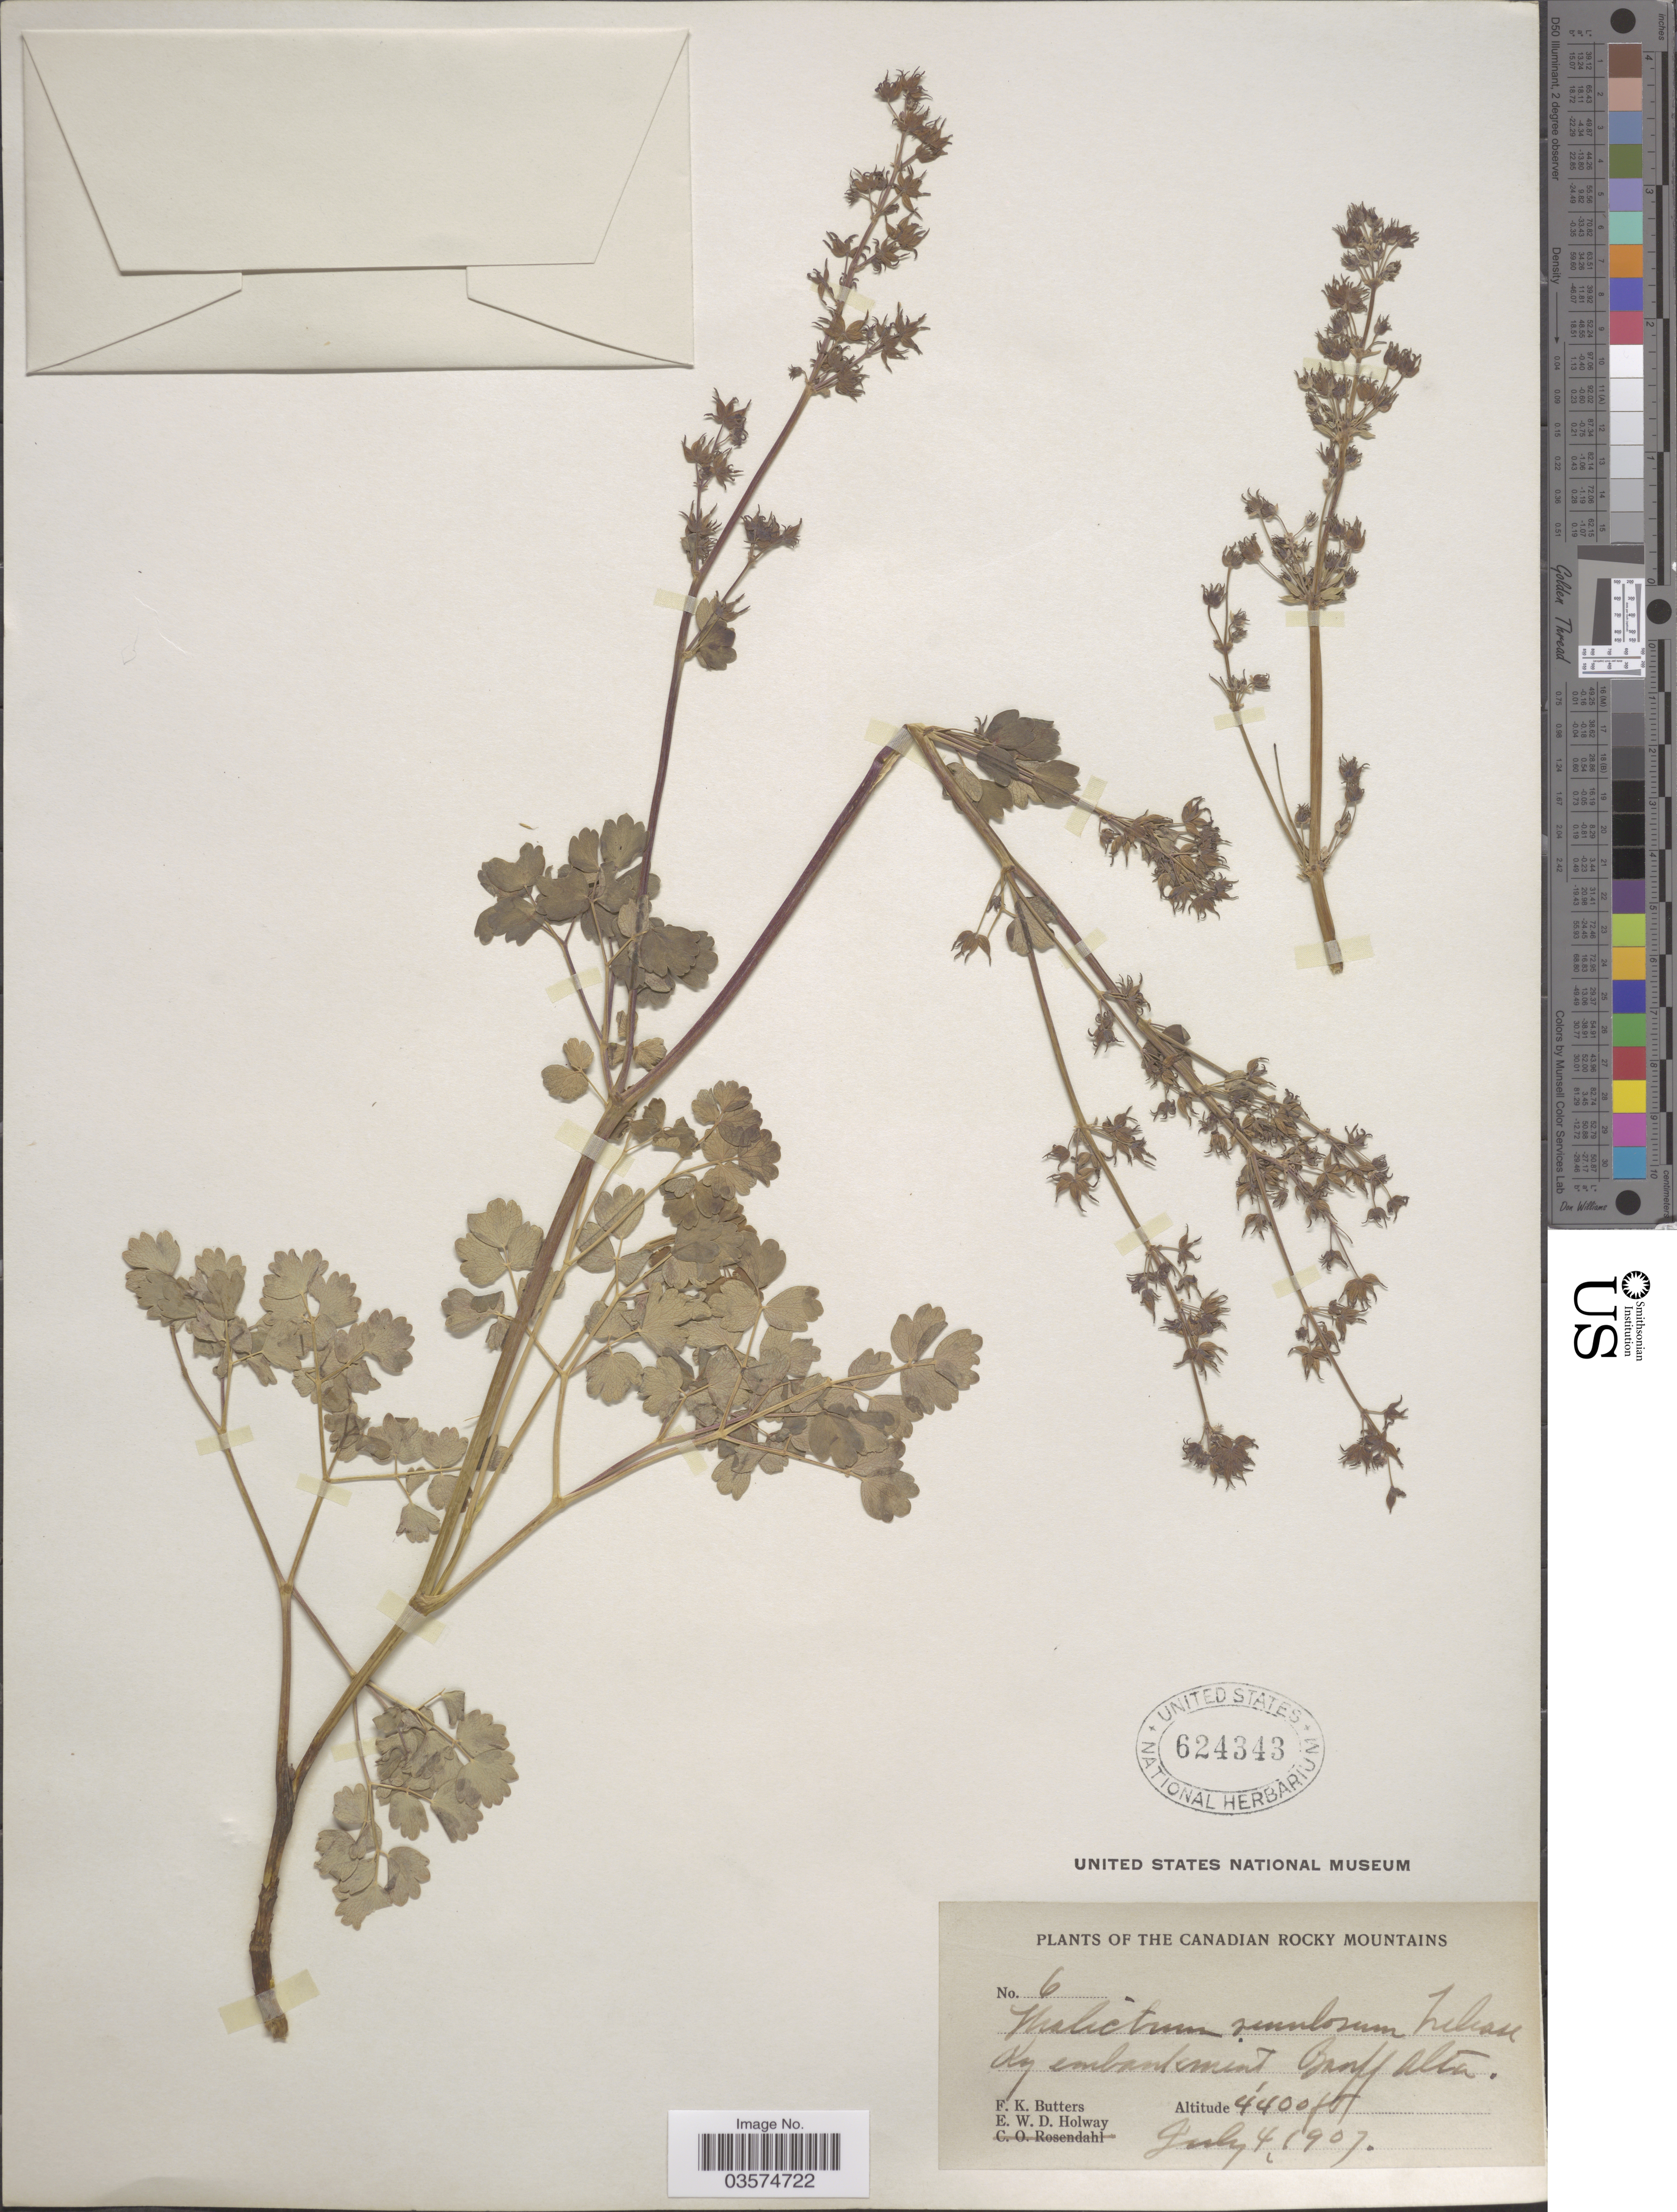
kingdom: Plantae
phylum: Tracheophyta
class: Magnoliopsida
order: Ranunculales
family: Ranunculaceae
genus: Thalictrum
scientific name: Thalictrum venulosum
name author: Trel.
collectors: F. K. Butters & E. W. D. Holway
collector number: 6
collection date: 1907-07-04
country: Canada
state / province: Alberta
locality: The Canadian Rocky Mountains. Dry embankment Banff Alta.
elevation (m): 1341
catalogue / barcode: US 624343